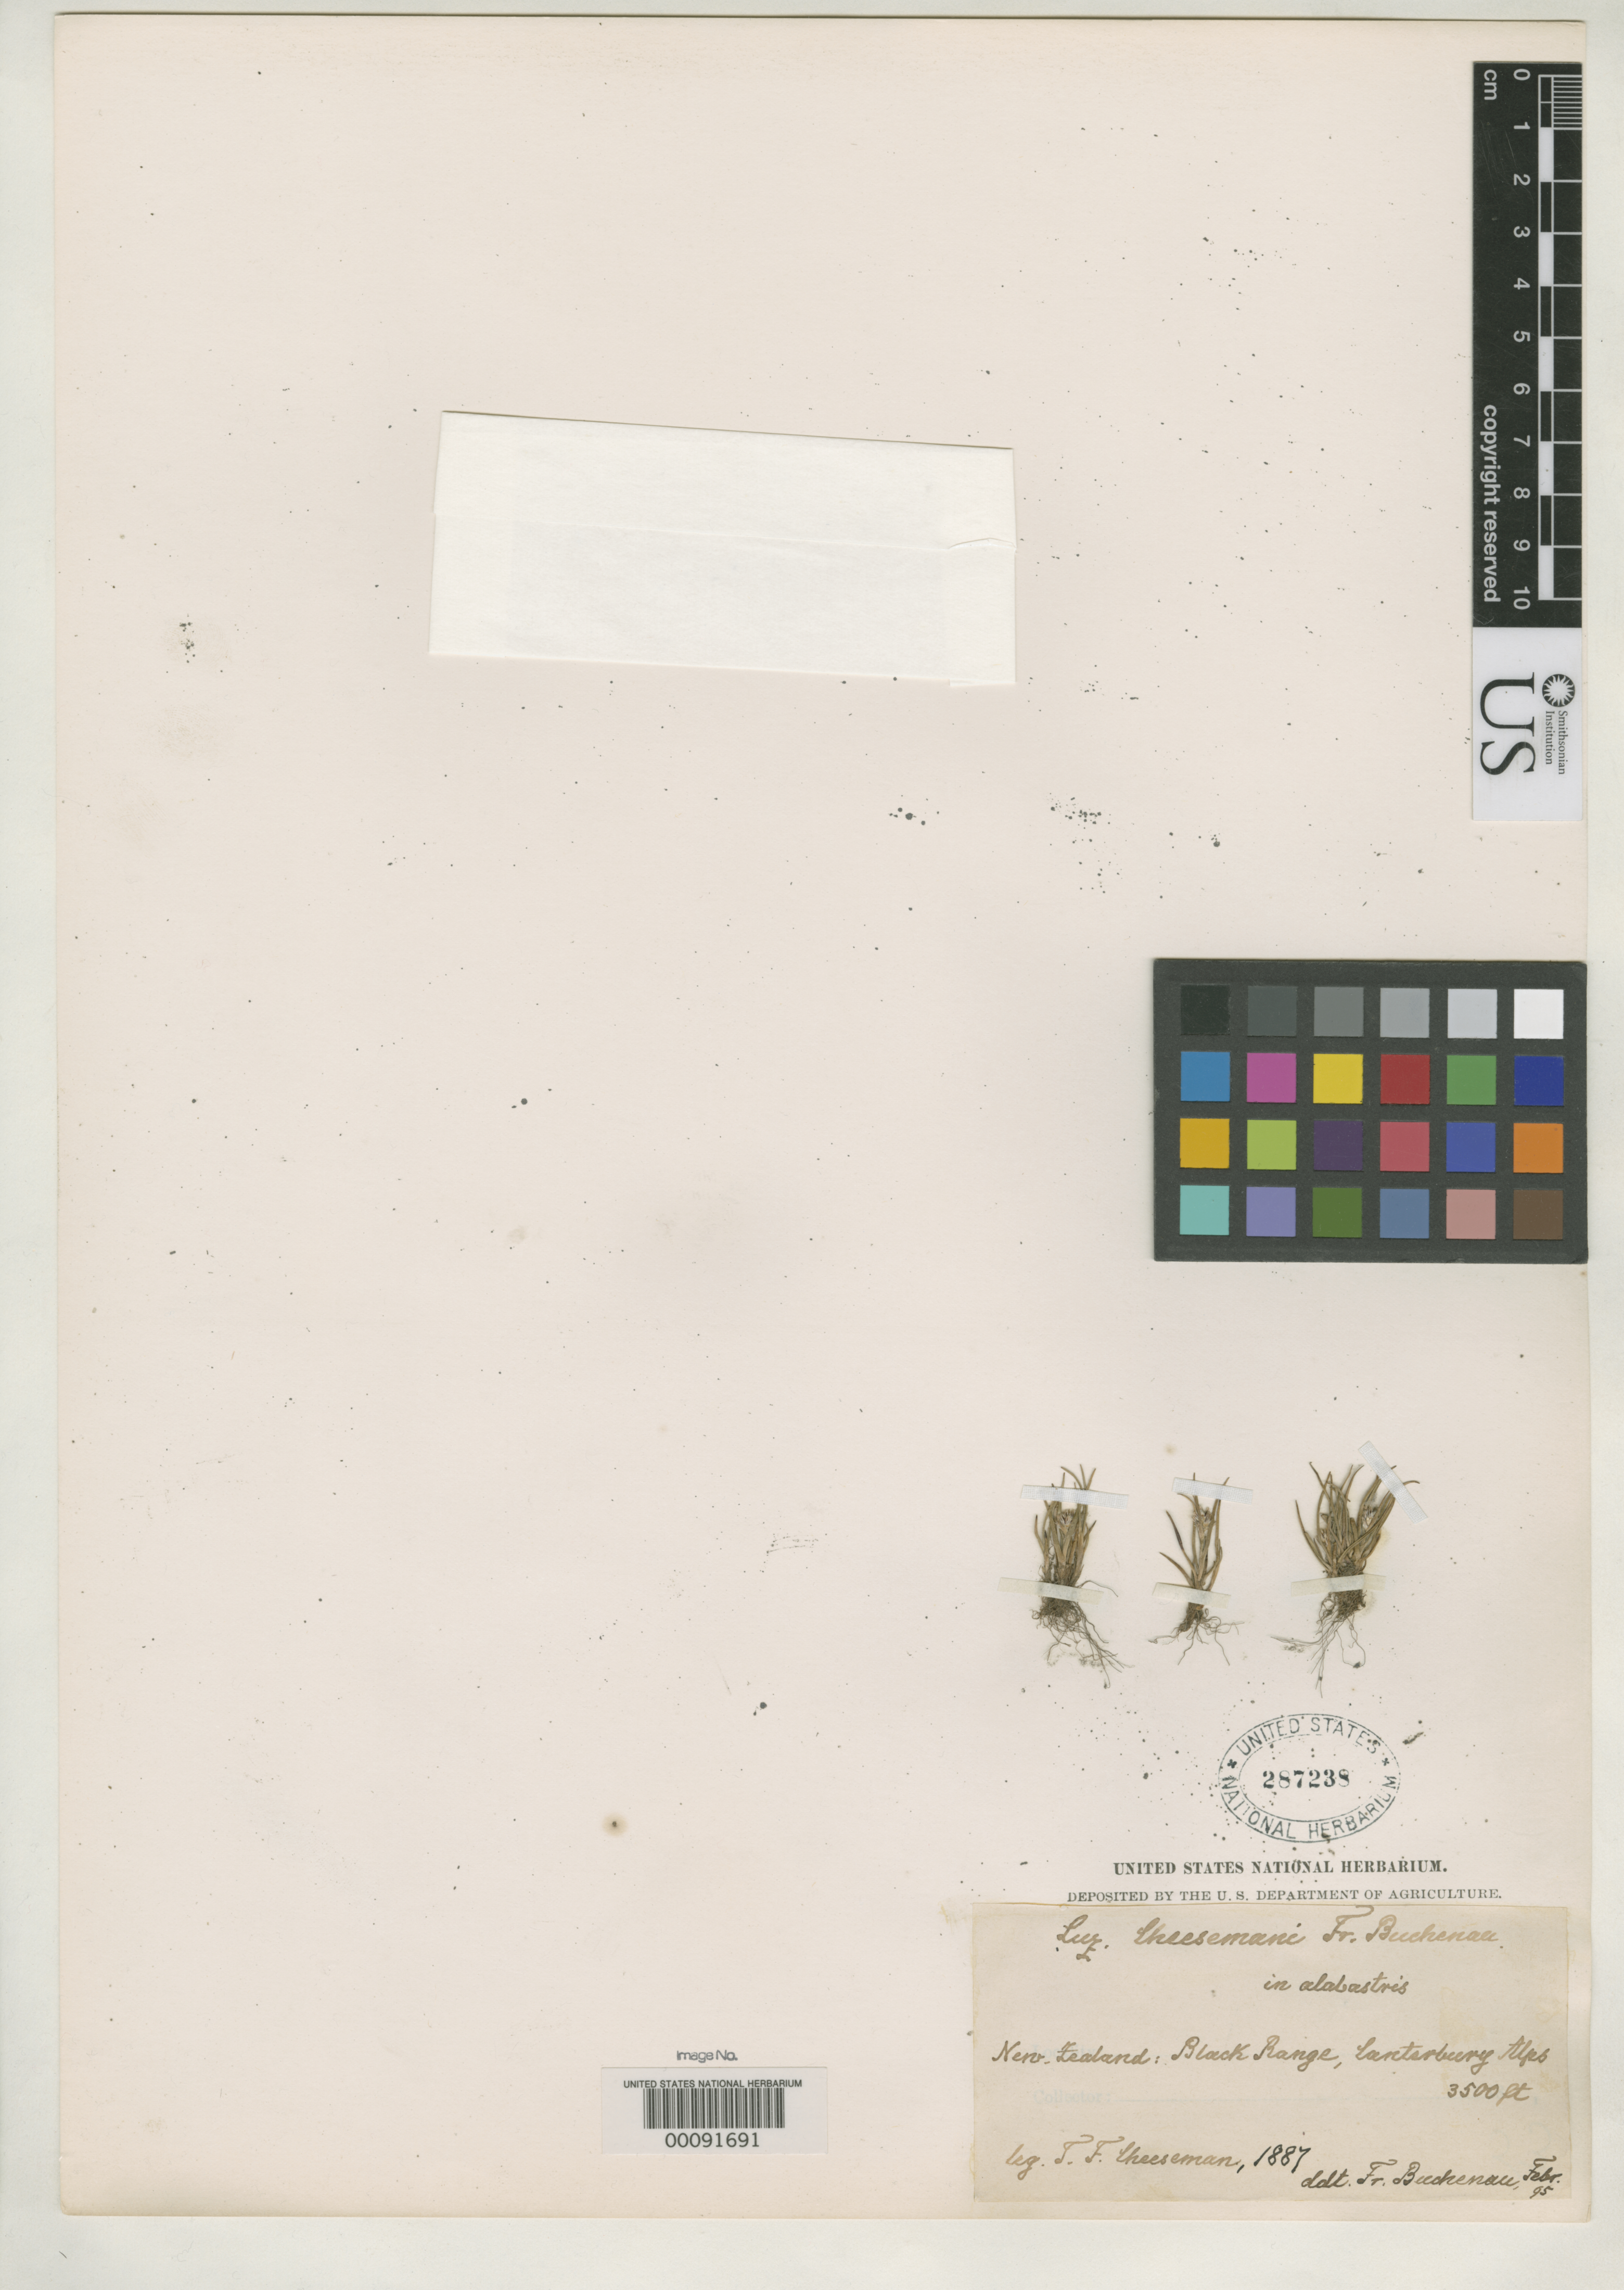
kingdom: Plantae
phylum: Tracheophyta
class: Liliopsida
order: Poales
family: Juncaceae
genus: Luzula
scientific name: Luzula cheesemani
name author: Buchenau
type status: Type Fragment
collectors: T. F. Cheeseman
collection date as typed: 1887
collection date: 1887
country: New Zealand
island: North Island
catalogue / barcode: US 287238